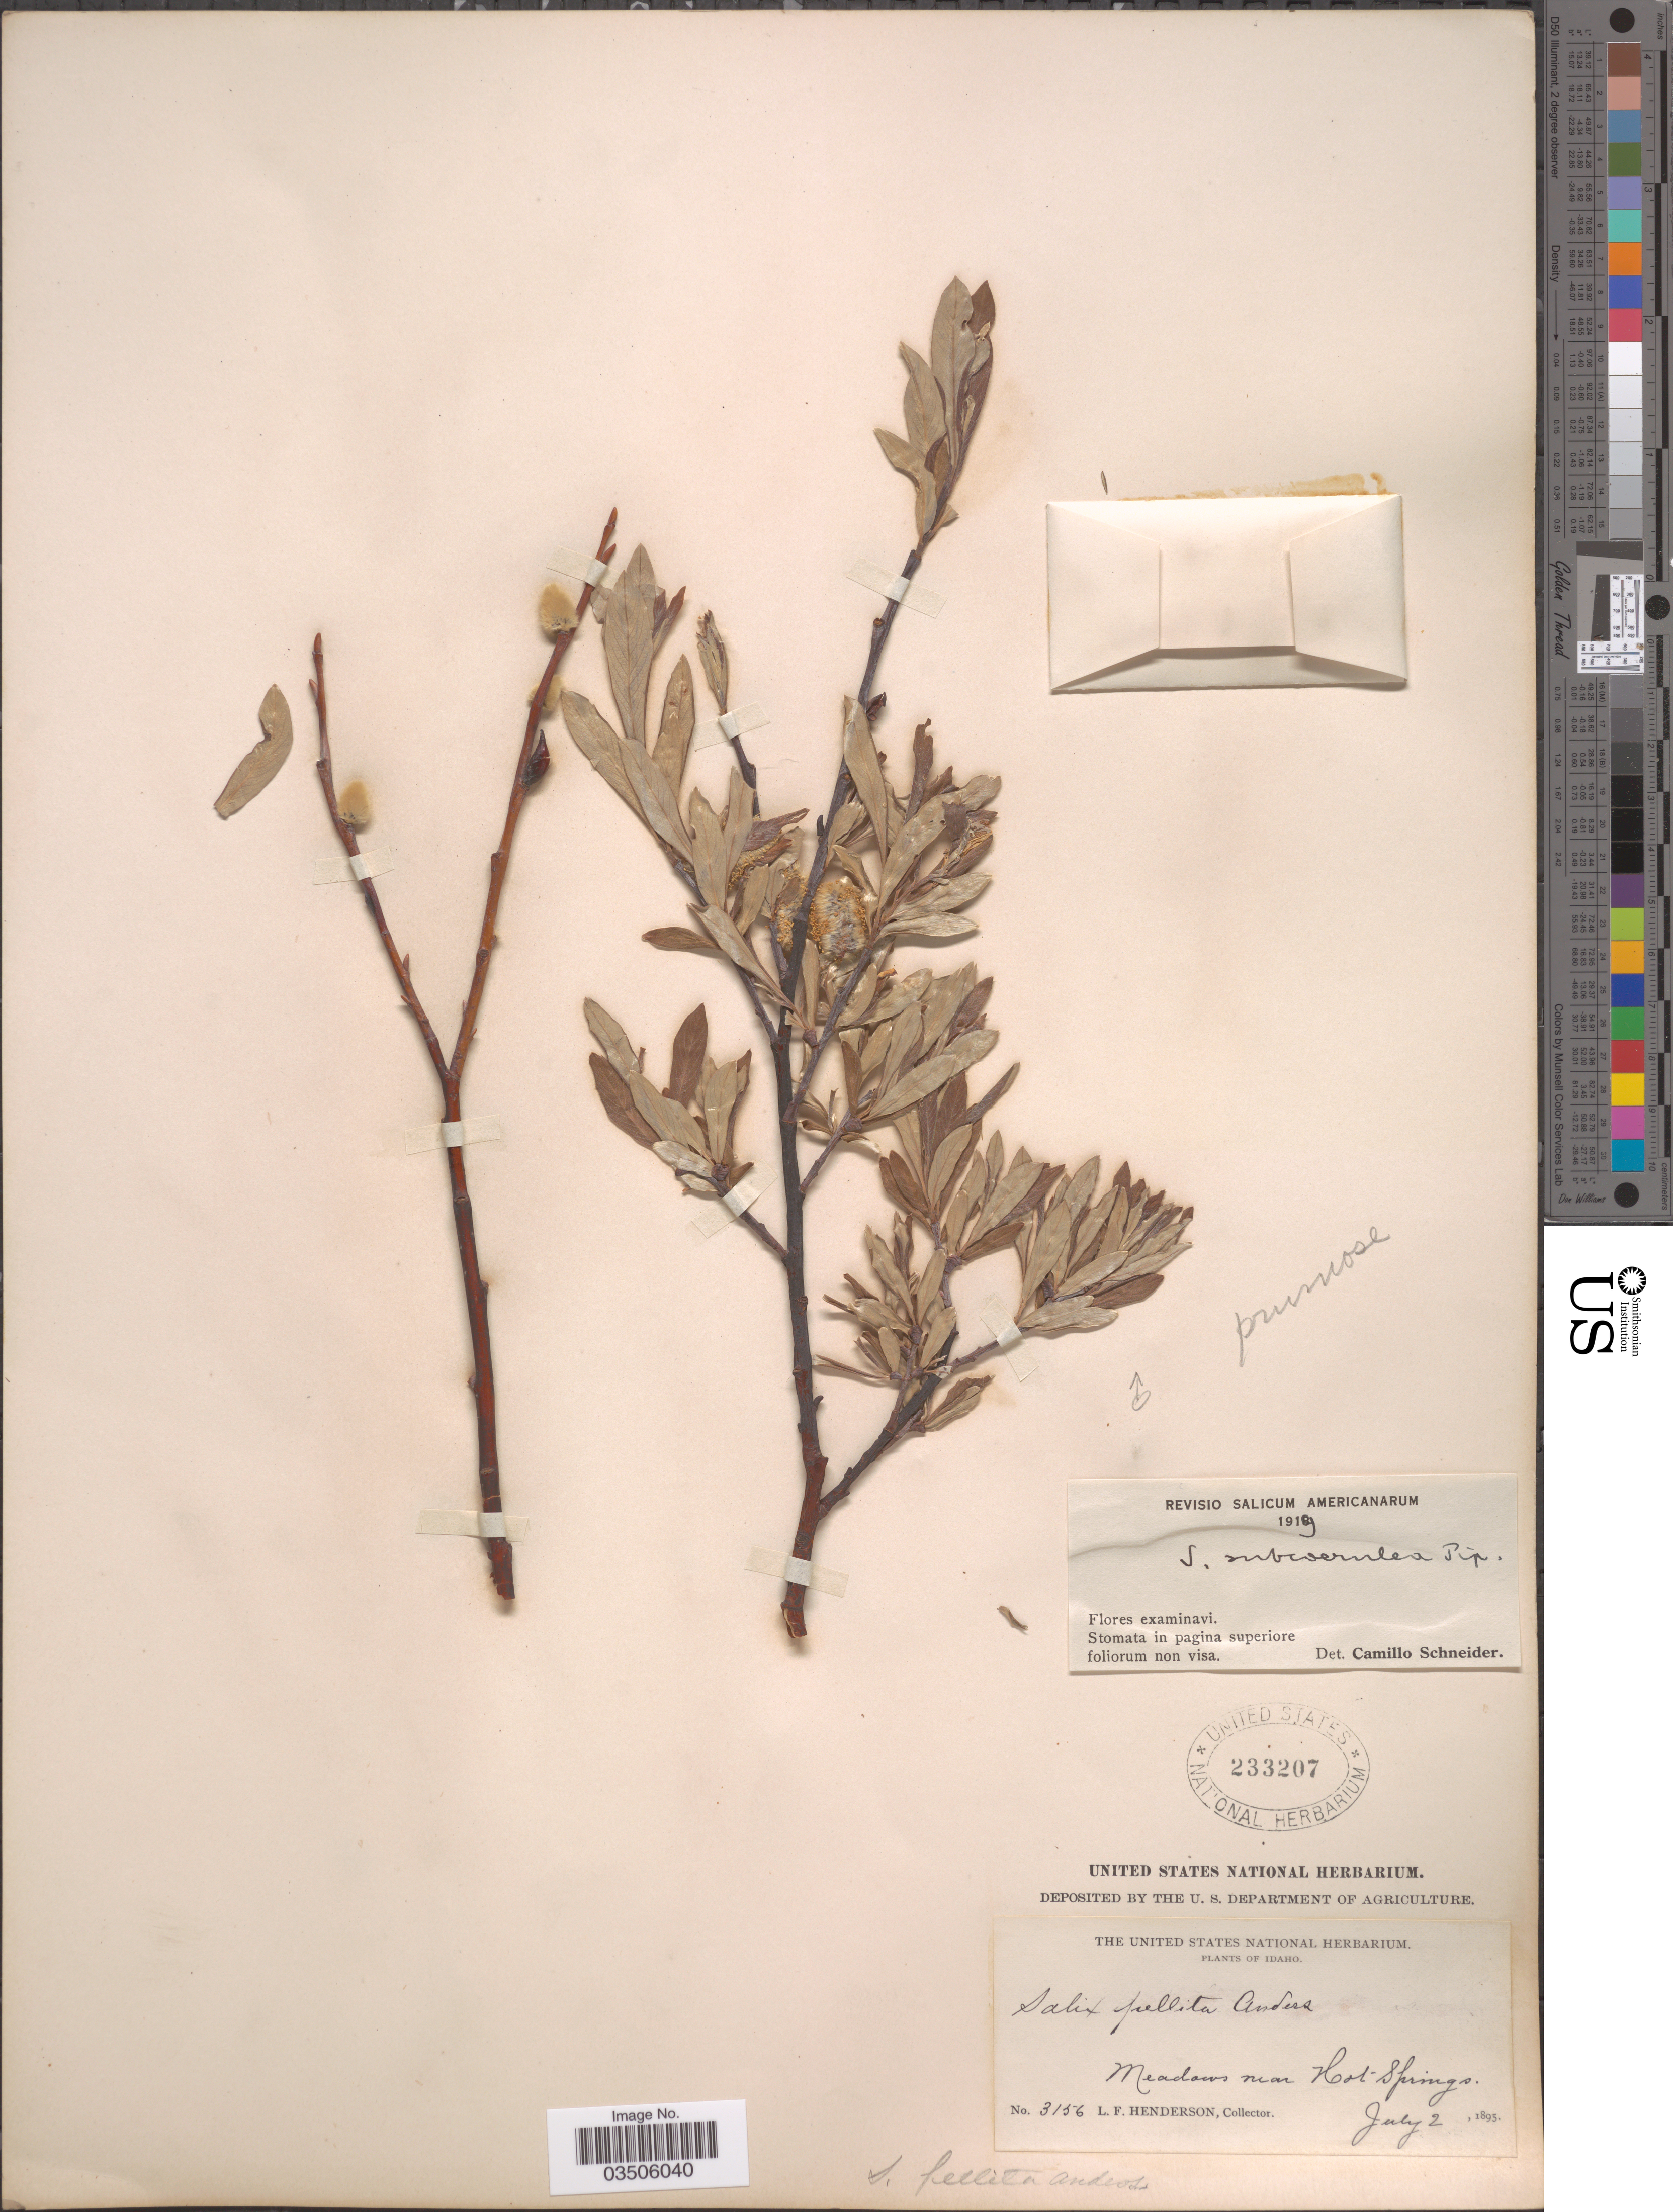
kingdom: Plantae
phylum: Tracheophyta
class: Magnoliopsida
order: Malpighiales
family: Salicaceae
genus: Salix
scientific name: Salix subcoerulea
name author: Piper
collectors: L. Henderson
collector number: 3156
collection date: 1895-07-02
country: United States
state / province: Idaho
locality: Meadows near Hot Springs.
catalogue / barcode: US 233207